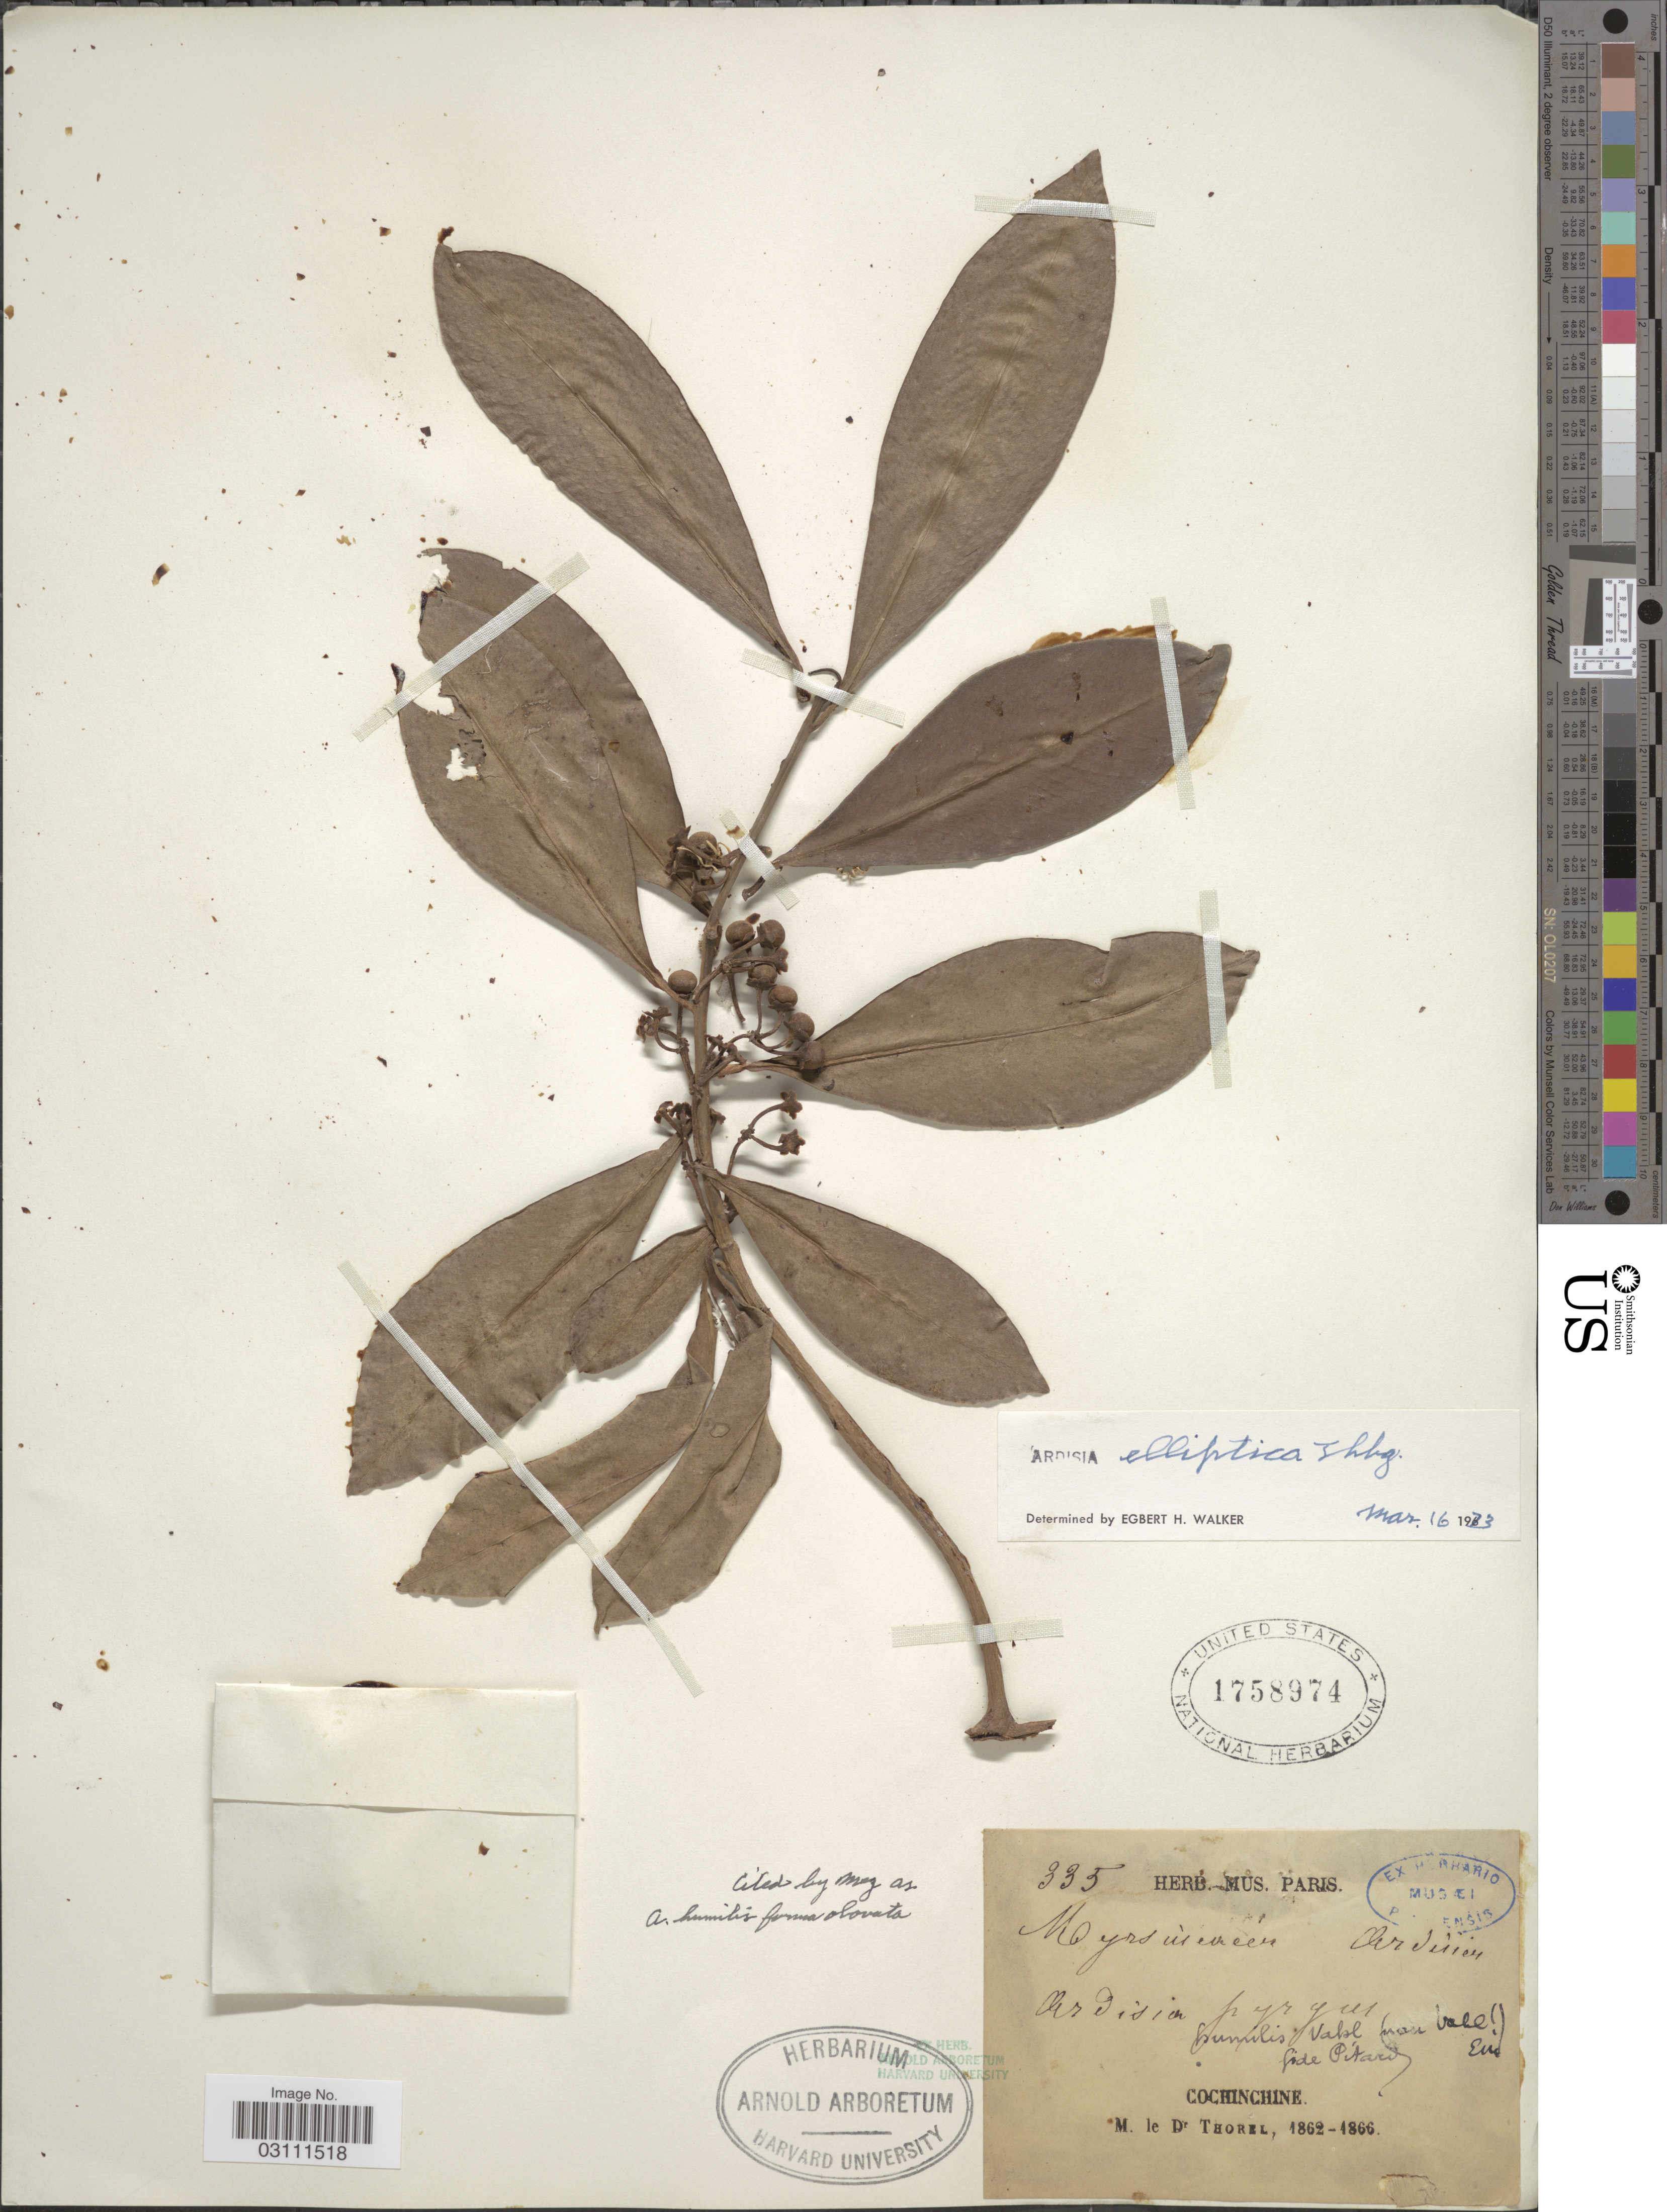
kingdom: Plantae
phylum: Tracheophyta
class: Magnoliopsida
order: Ericales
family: Primulaceae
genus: Ardisia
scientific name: Ardisia elliptica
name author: Thunb.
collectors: C. Thorel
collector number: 335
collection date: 1862/1866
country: Vietnam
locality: Cochinchine.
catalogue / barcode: US 1758974